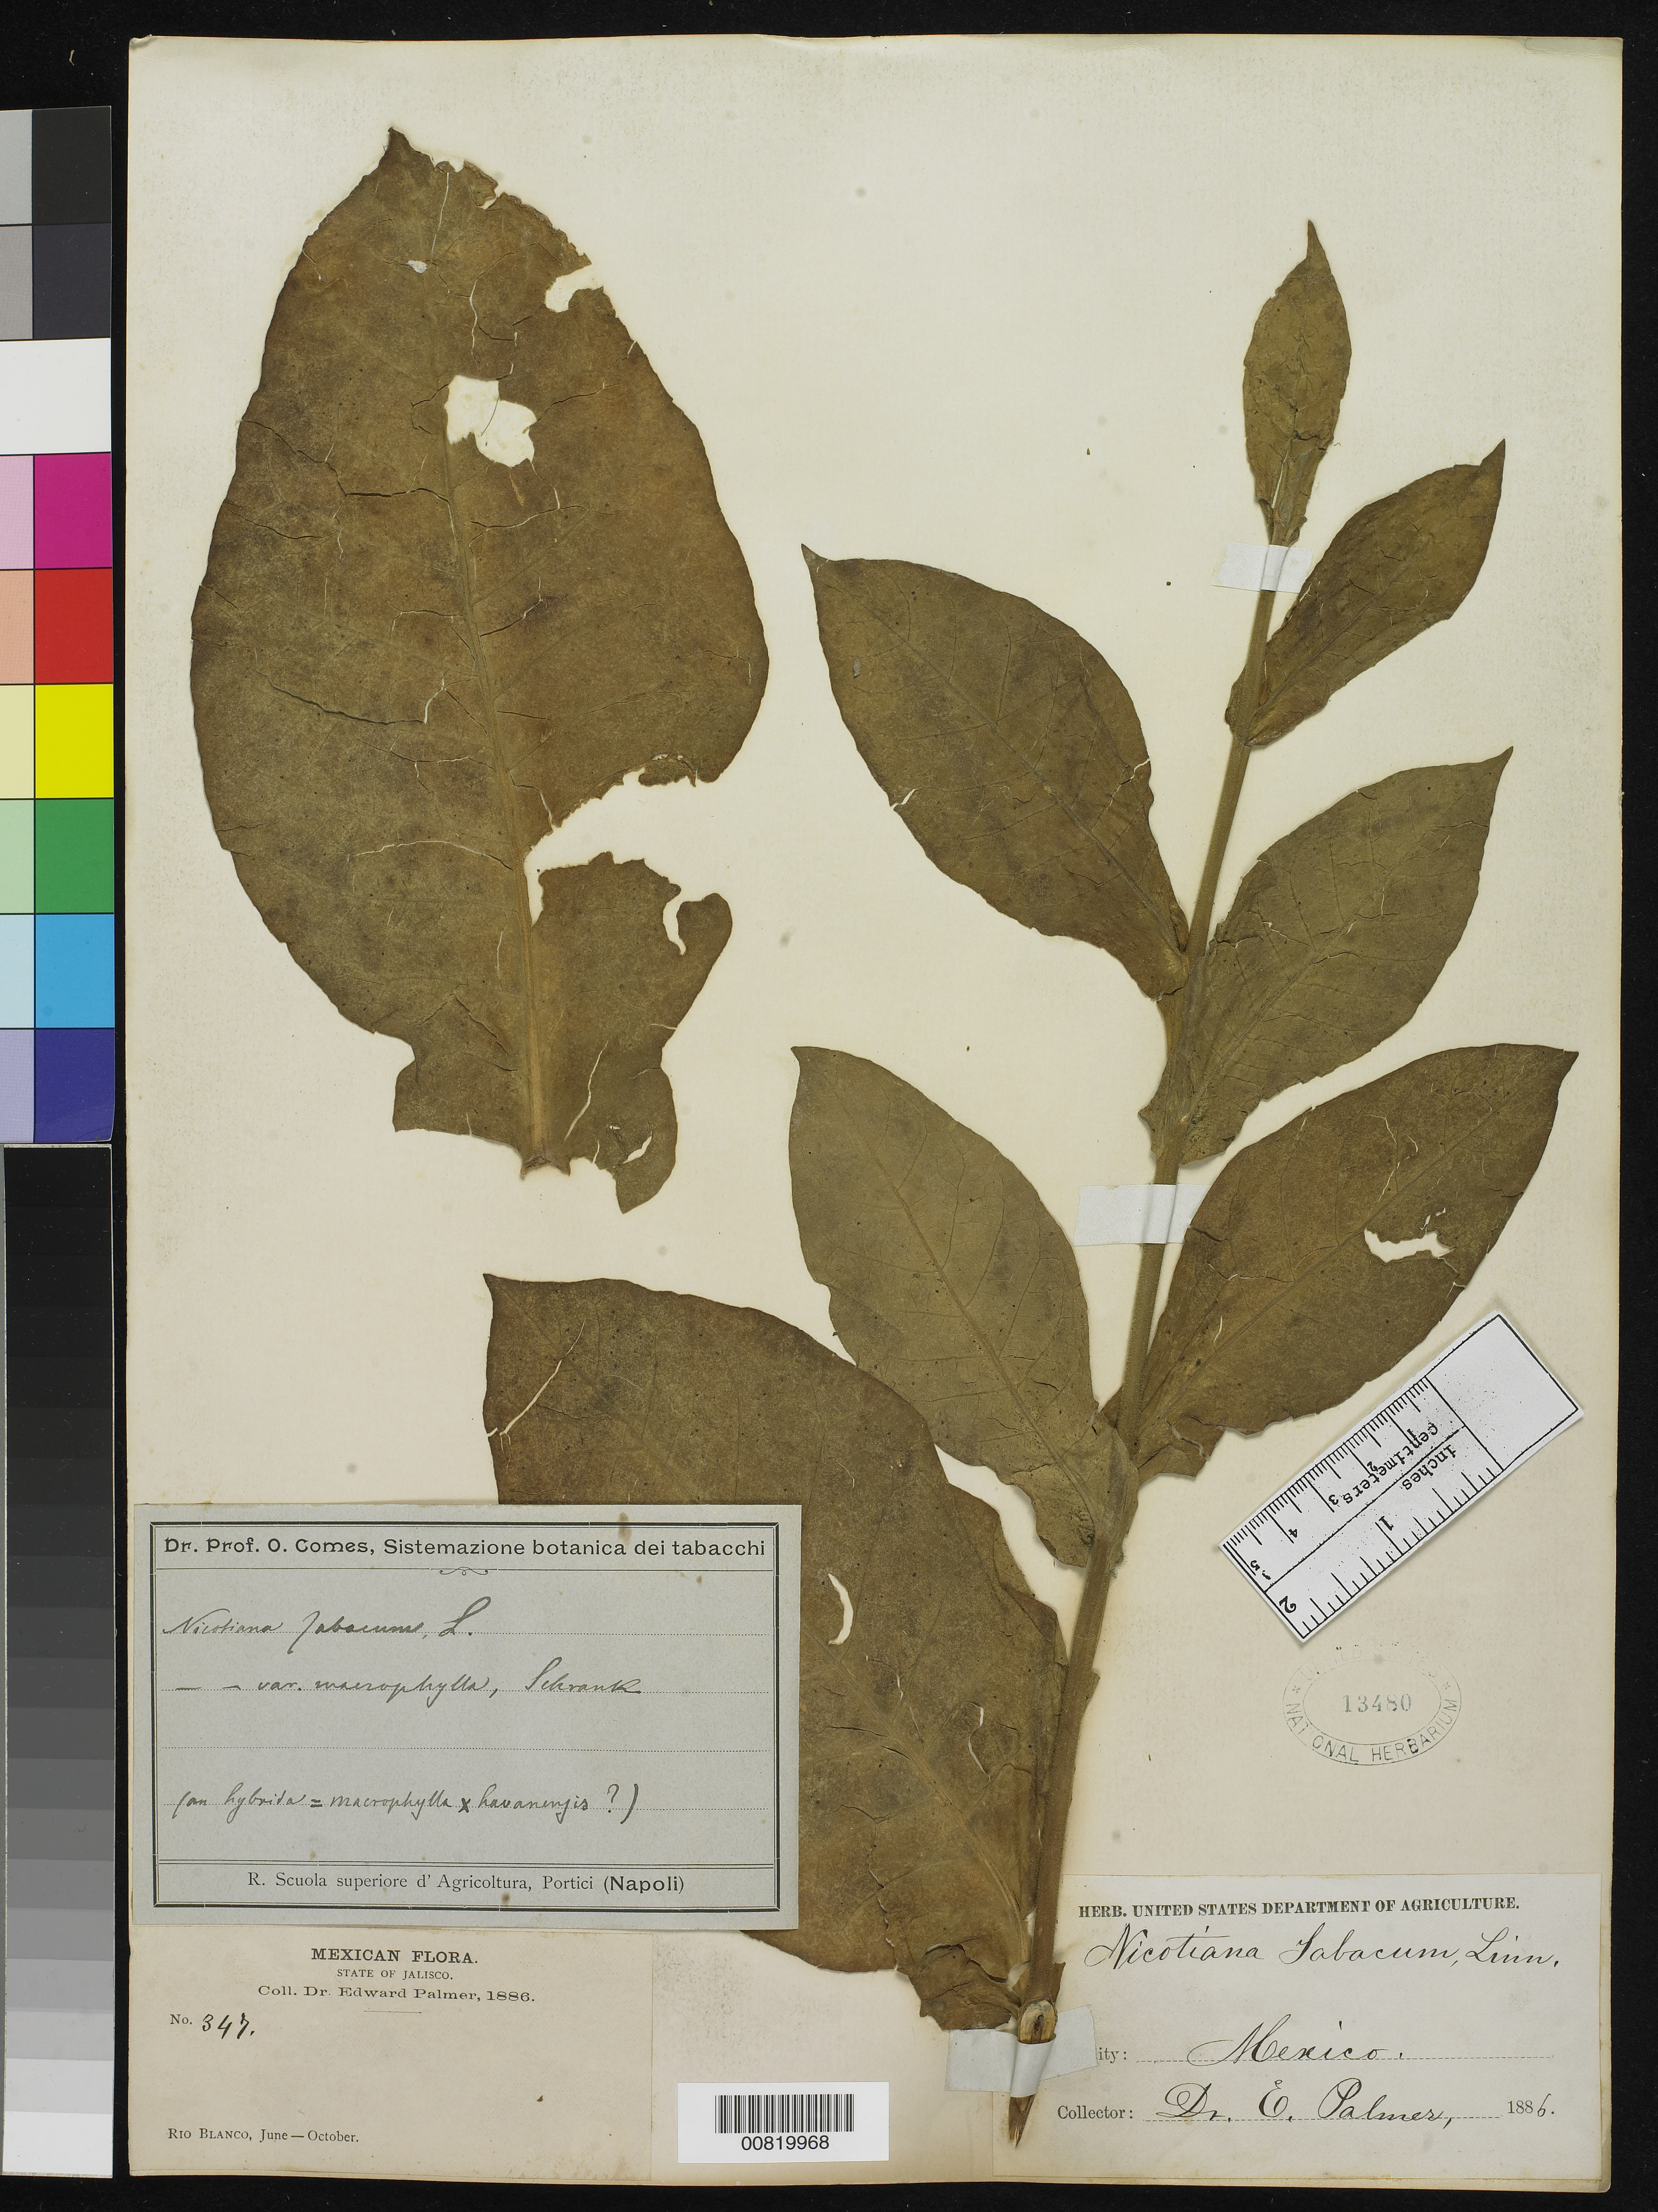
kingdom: Plantae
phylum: Tracheophyta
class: Magnoliopsida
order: Solanales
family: Solanaceae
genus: Nicotiana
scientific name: Nicotiana tabacum var. × macrophylla -havanensis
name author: L.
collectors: E. Palmer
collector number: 347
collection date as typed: Jun 1886 to -- Oct 1886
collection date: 1886-06/1886-10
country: Mexico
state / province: Jalisco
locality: Río Blanco, Jalisco.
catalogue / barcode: US 13480